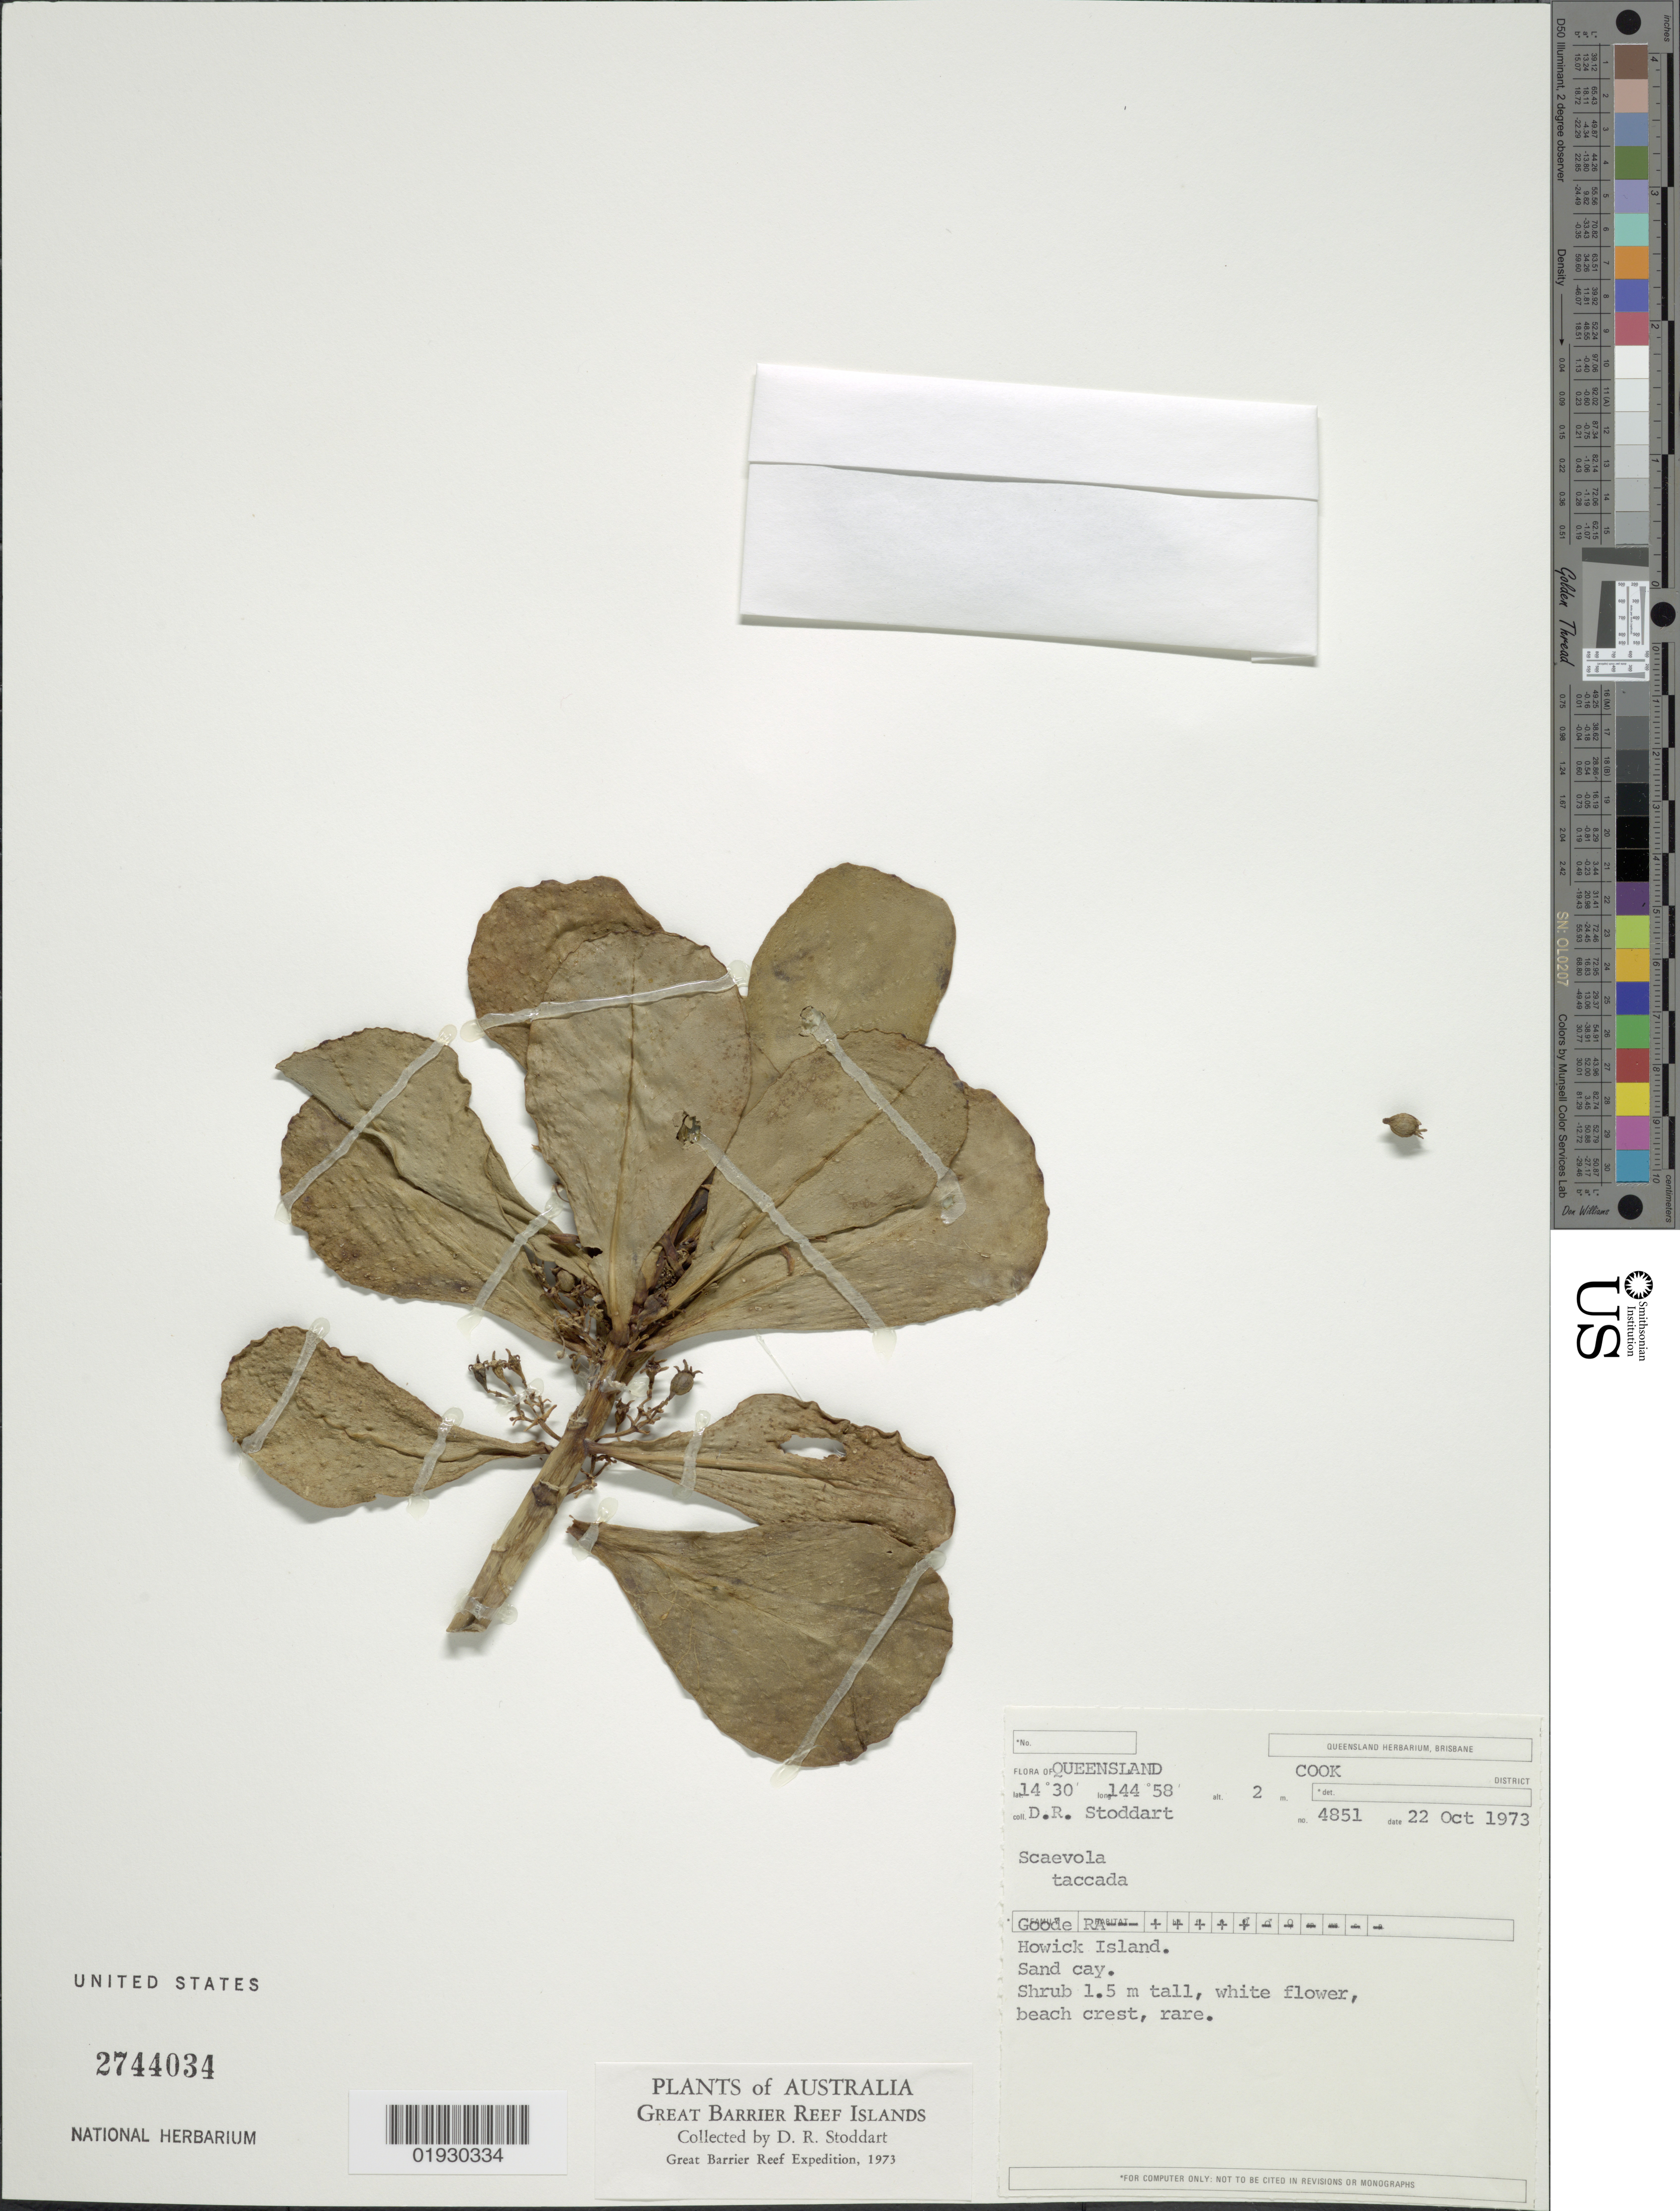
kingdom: Plantae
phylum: Tracheophyta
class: Magnoliopsida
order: Asterales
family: Goodeniaceae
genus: Scaevola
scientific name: Scaevola taccada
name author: (Gaertn.) Roxb.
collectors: D. R. Stoddart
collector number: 4851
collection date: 1973-10-22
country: Australia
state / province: Queensland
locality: Cook District. Howick Island. Sand cay.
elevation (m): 2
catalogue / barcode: US 2744034